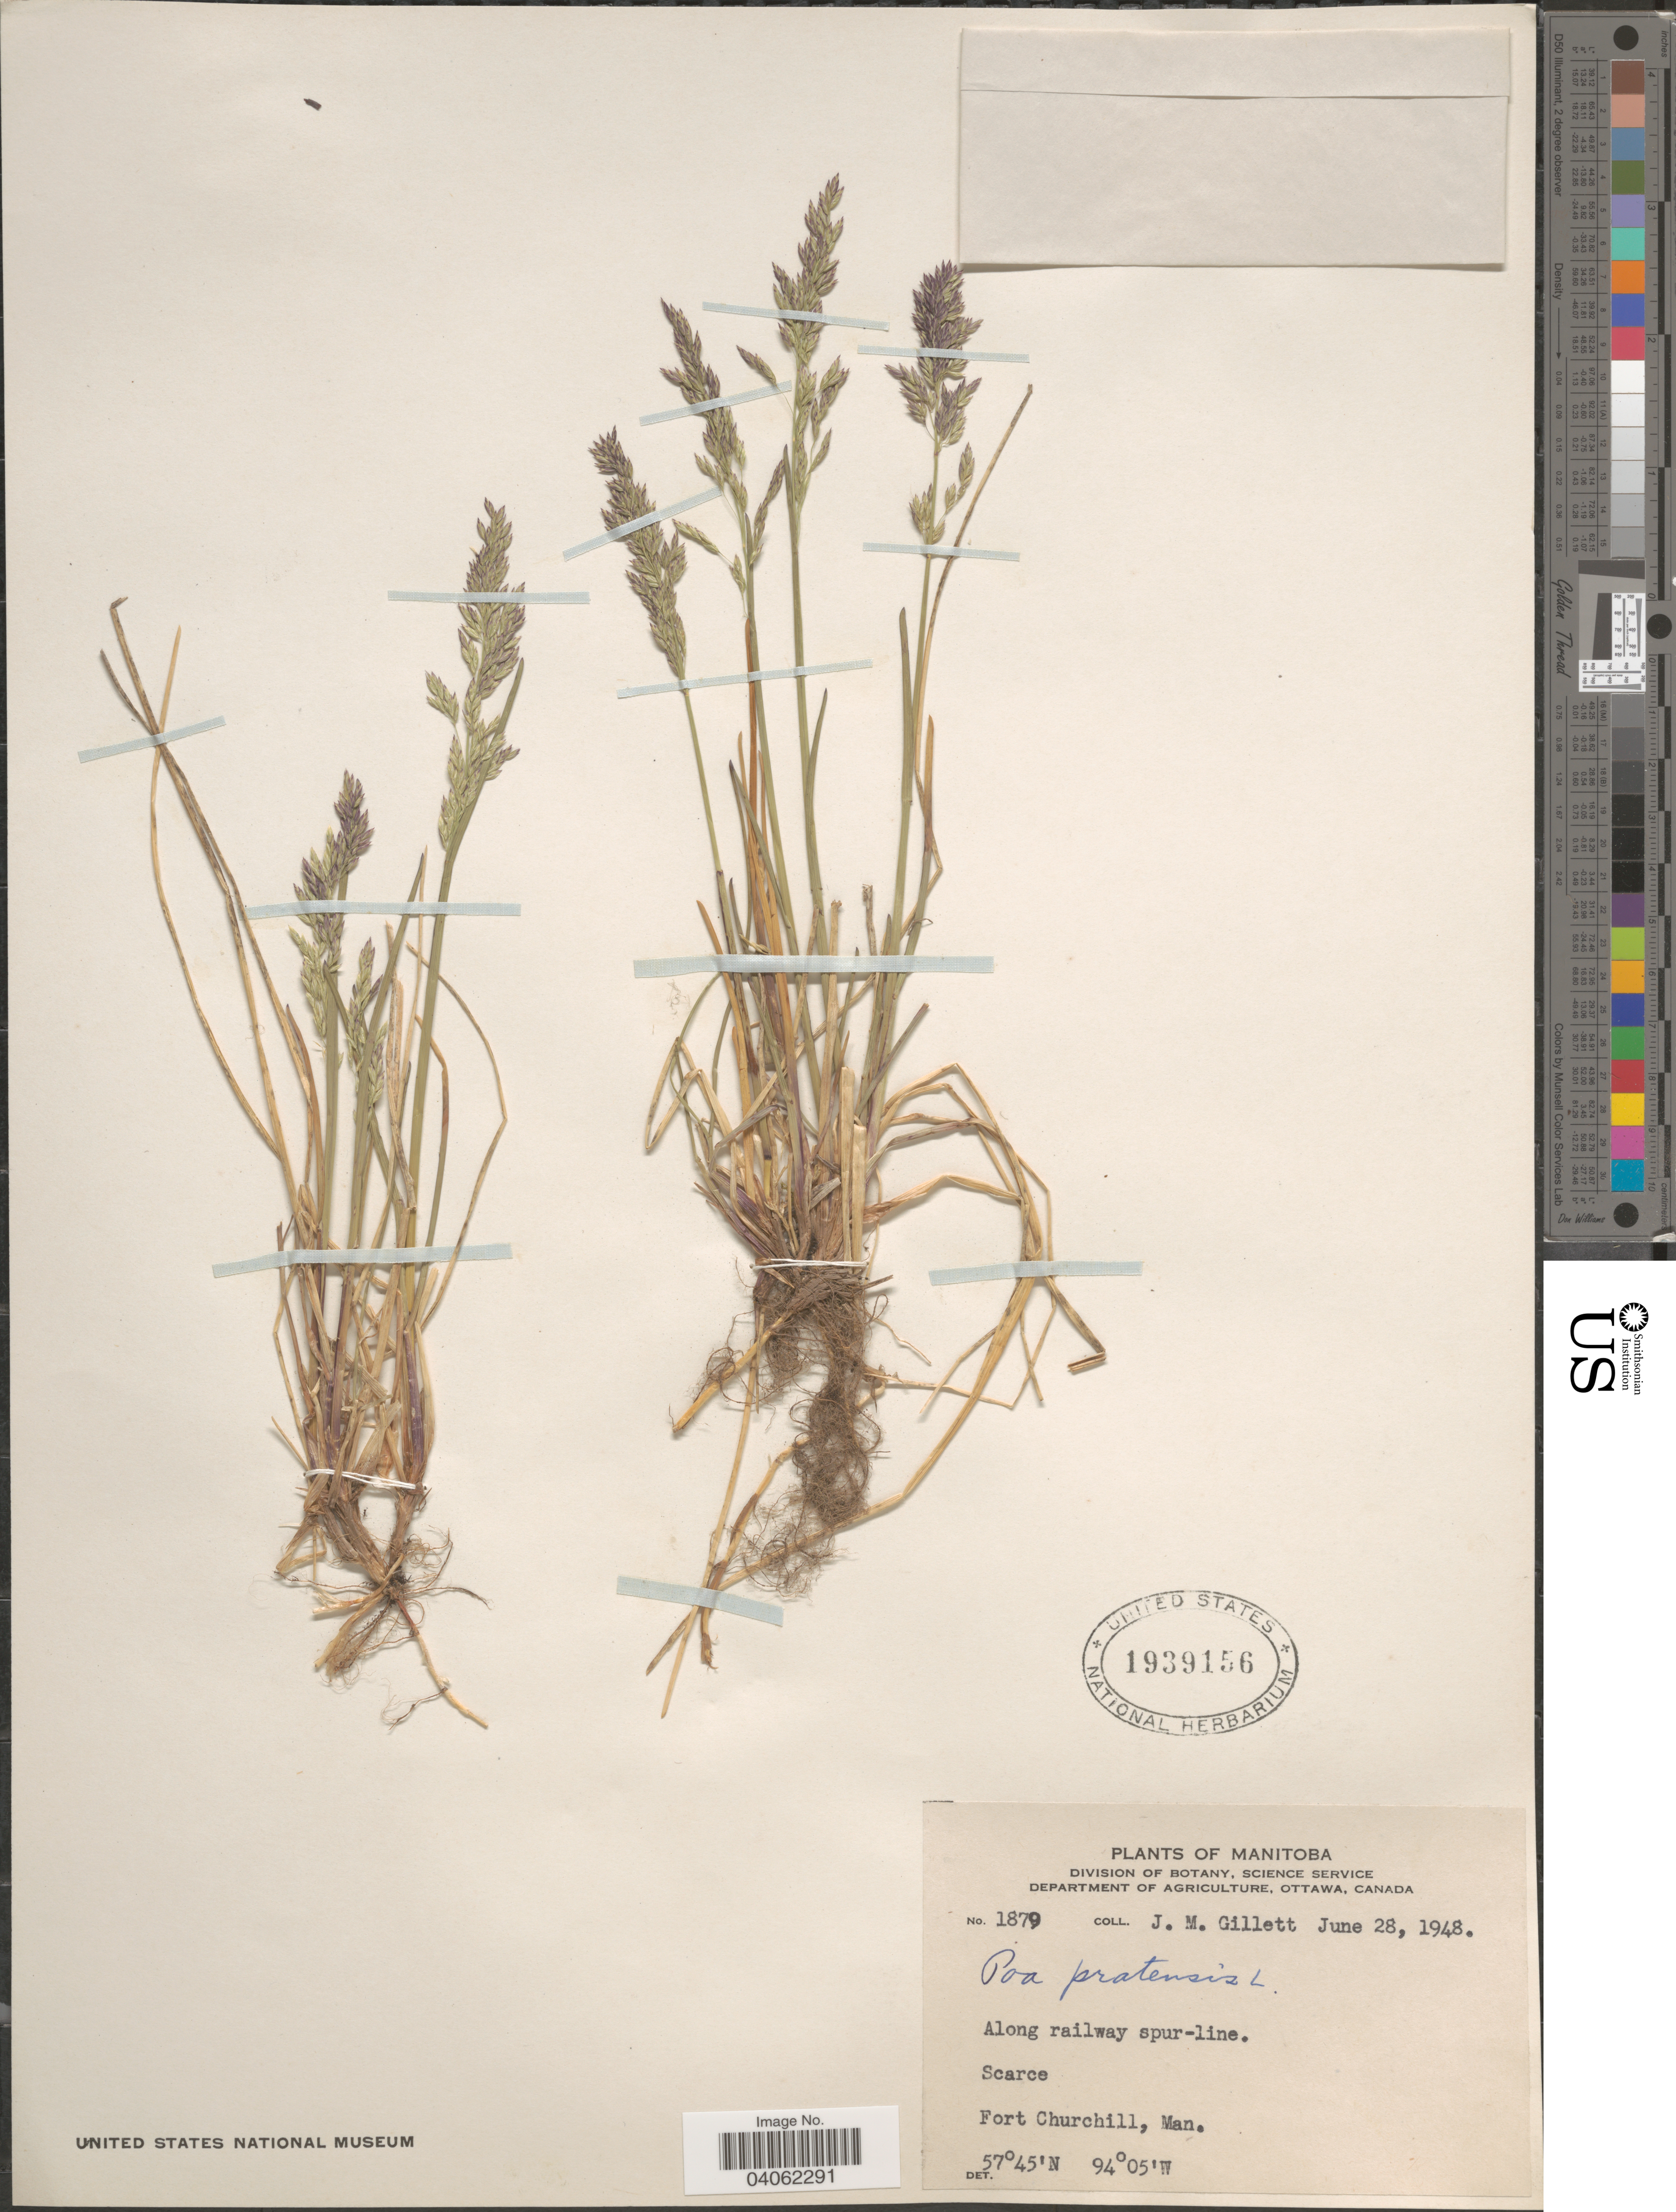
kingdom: Plantae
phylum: Tracheophyta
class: Liliopsida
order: Poales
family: Poaceae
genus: Poa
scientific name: Poa pratensis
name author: L.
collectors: J. M. Gillett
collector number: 1879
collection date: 1948-06-28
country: Canada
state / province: Manitoba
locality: Fort Churchill.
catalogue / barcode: US 1939156